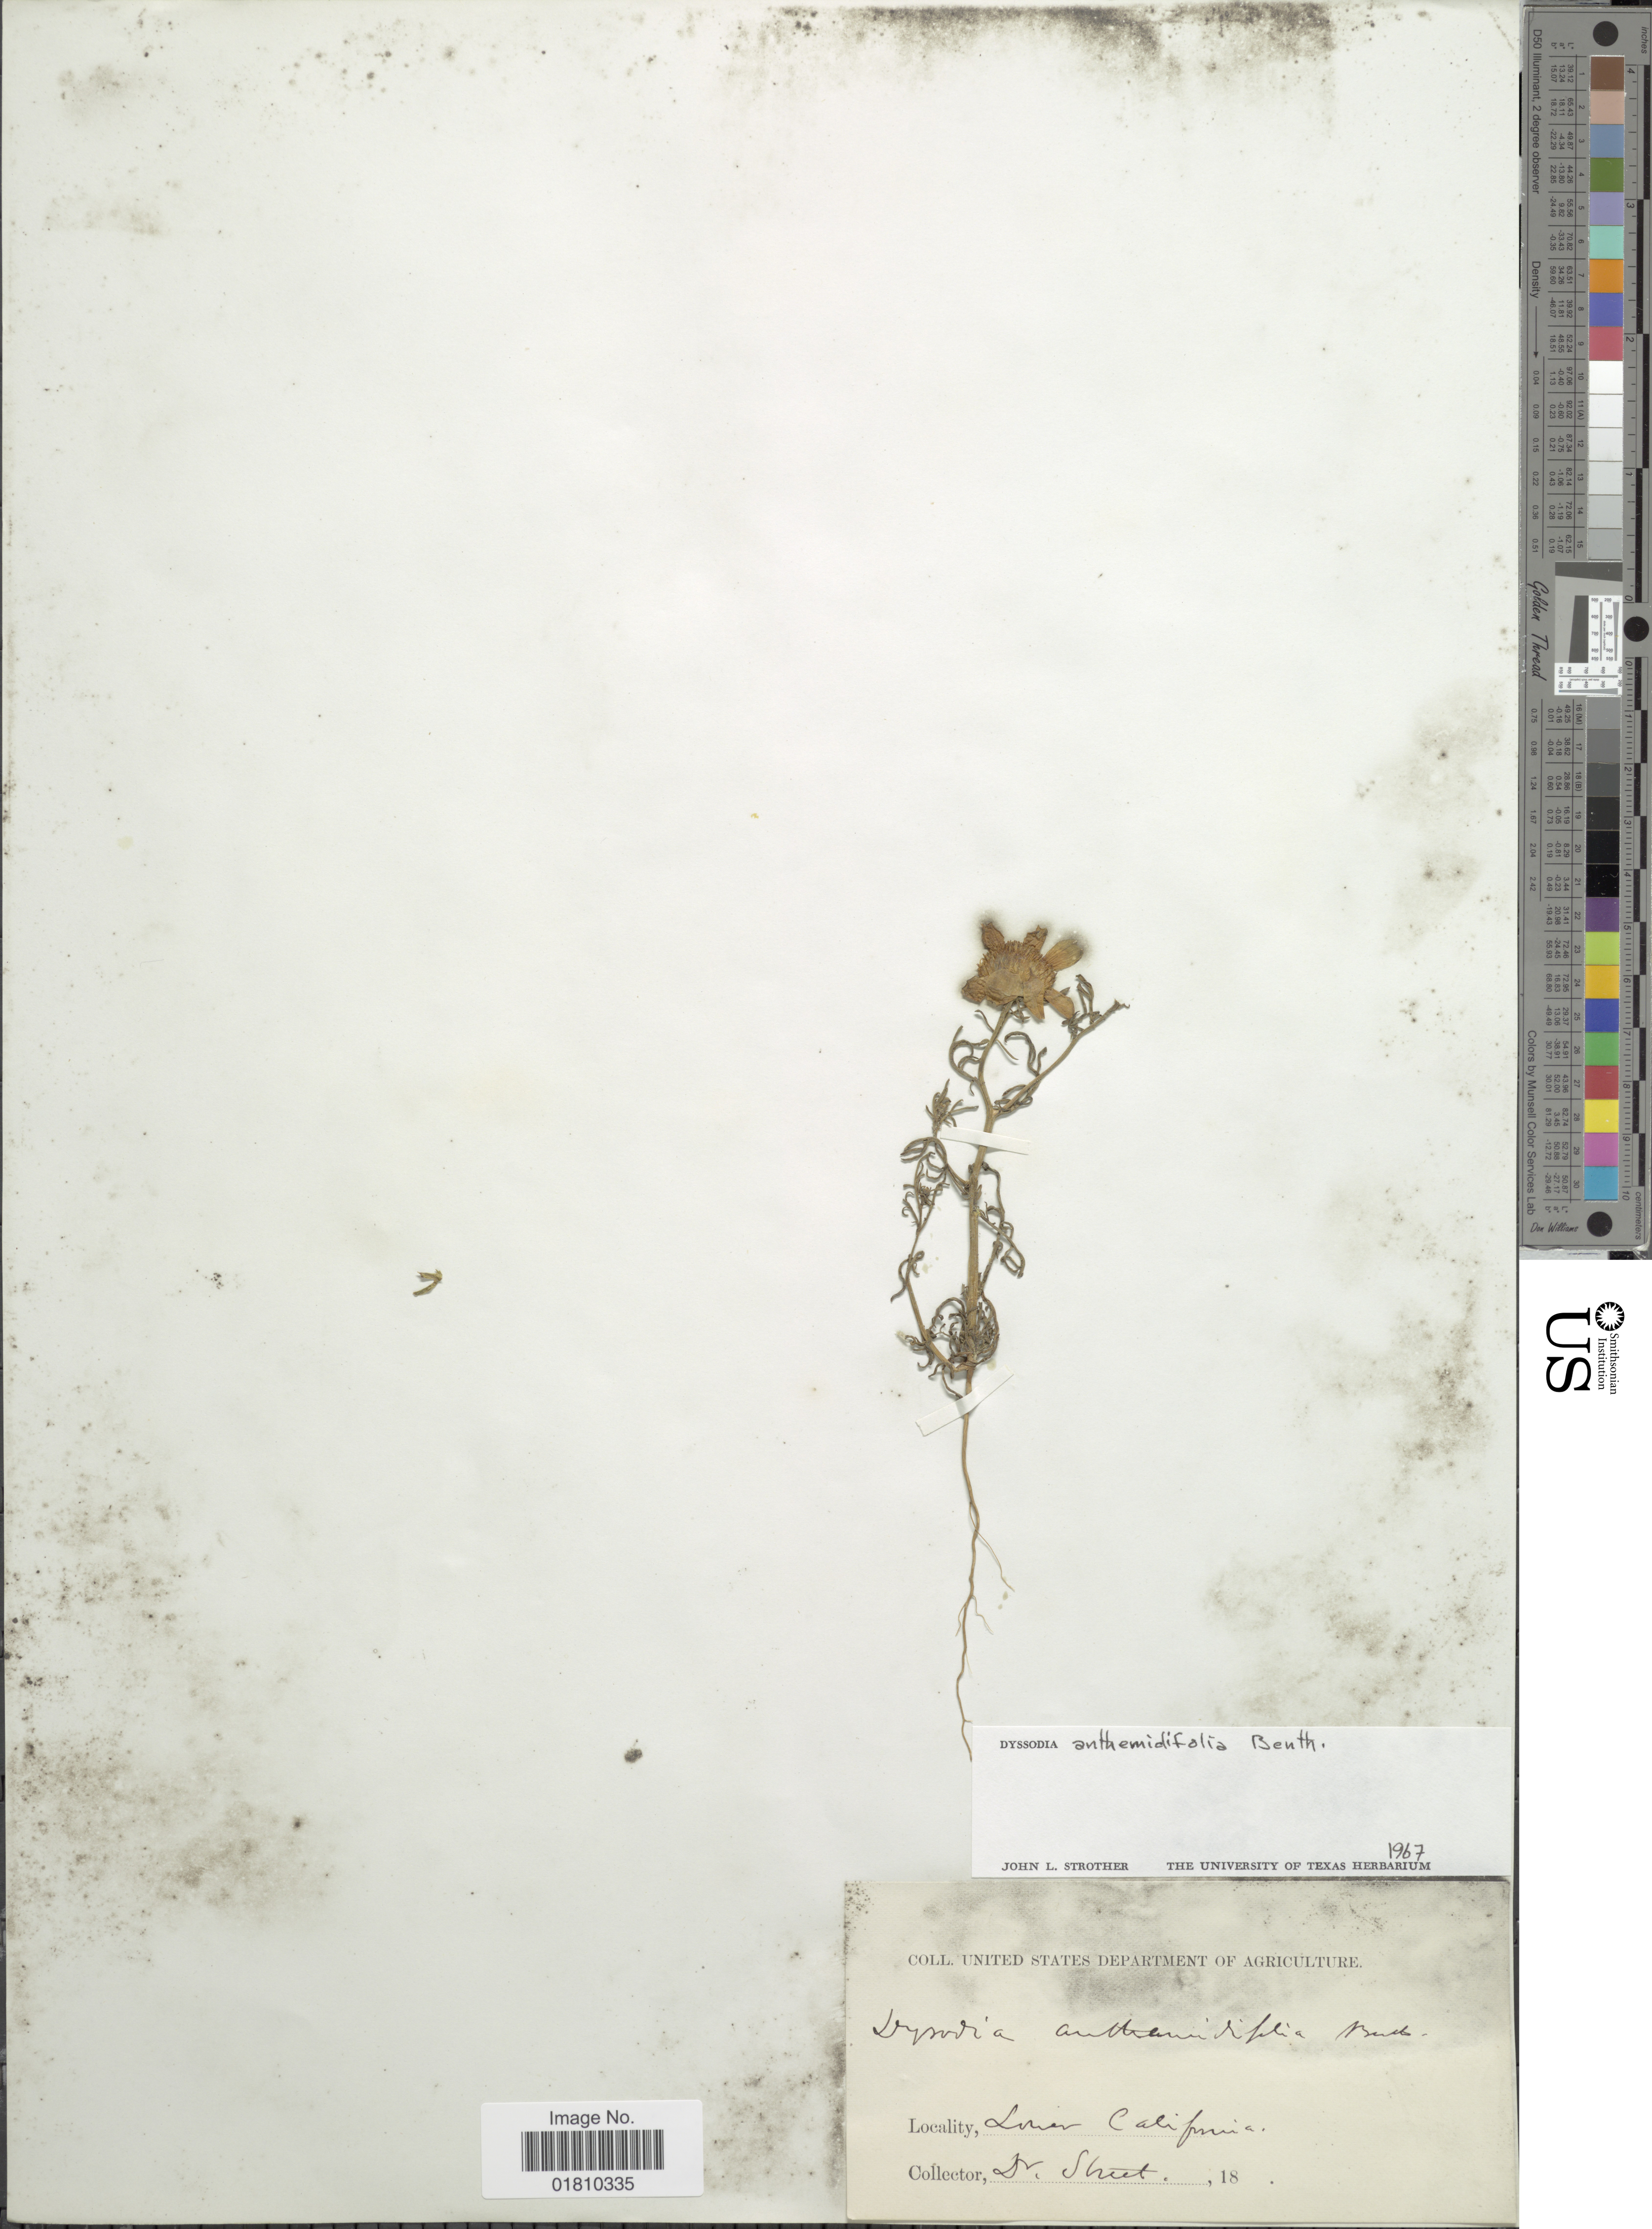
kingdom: Plantae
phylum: Tracheophyta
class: Magnoliopsida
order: Asterales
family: Asteraceae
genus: Boeberastrum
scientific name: Boeberastrum anthemidifolium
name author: Rydb.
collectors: Sheet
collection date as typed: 18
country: Mexico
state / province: Baja California Norte / Baja California Sur